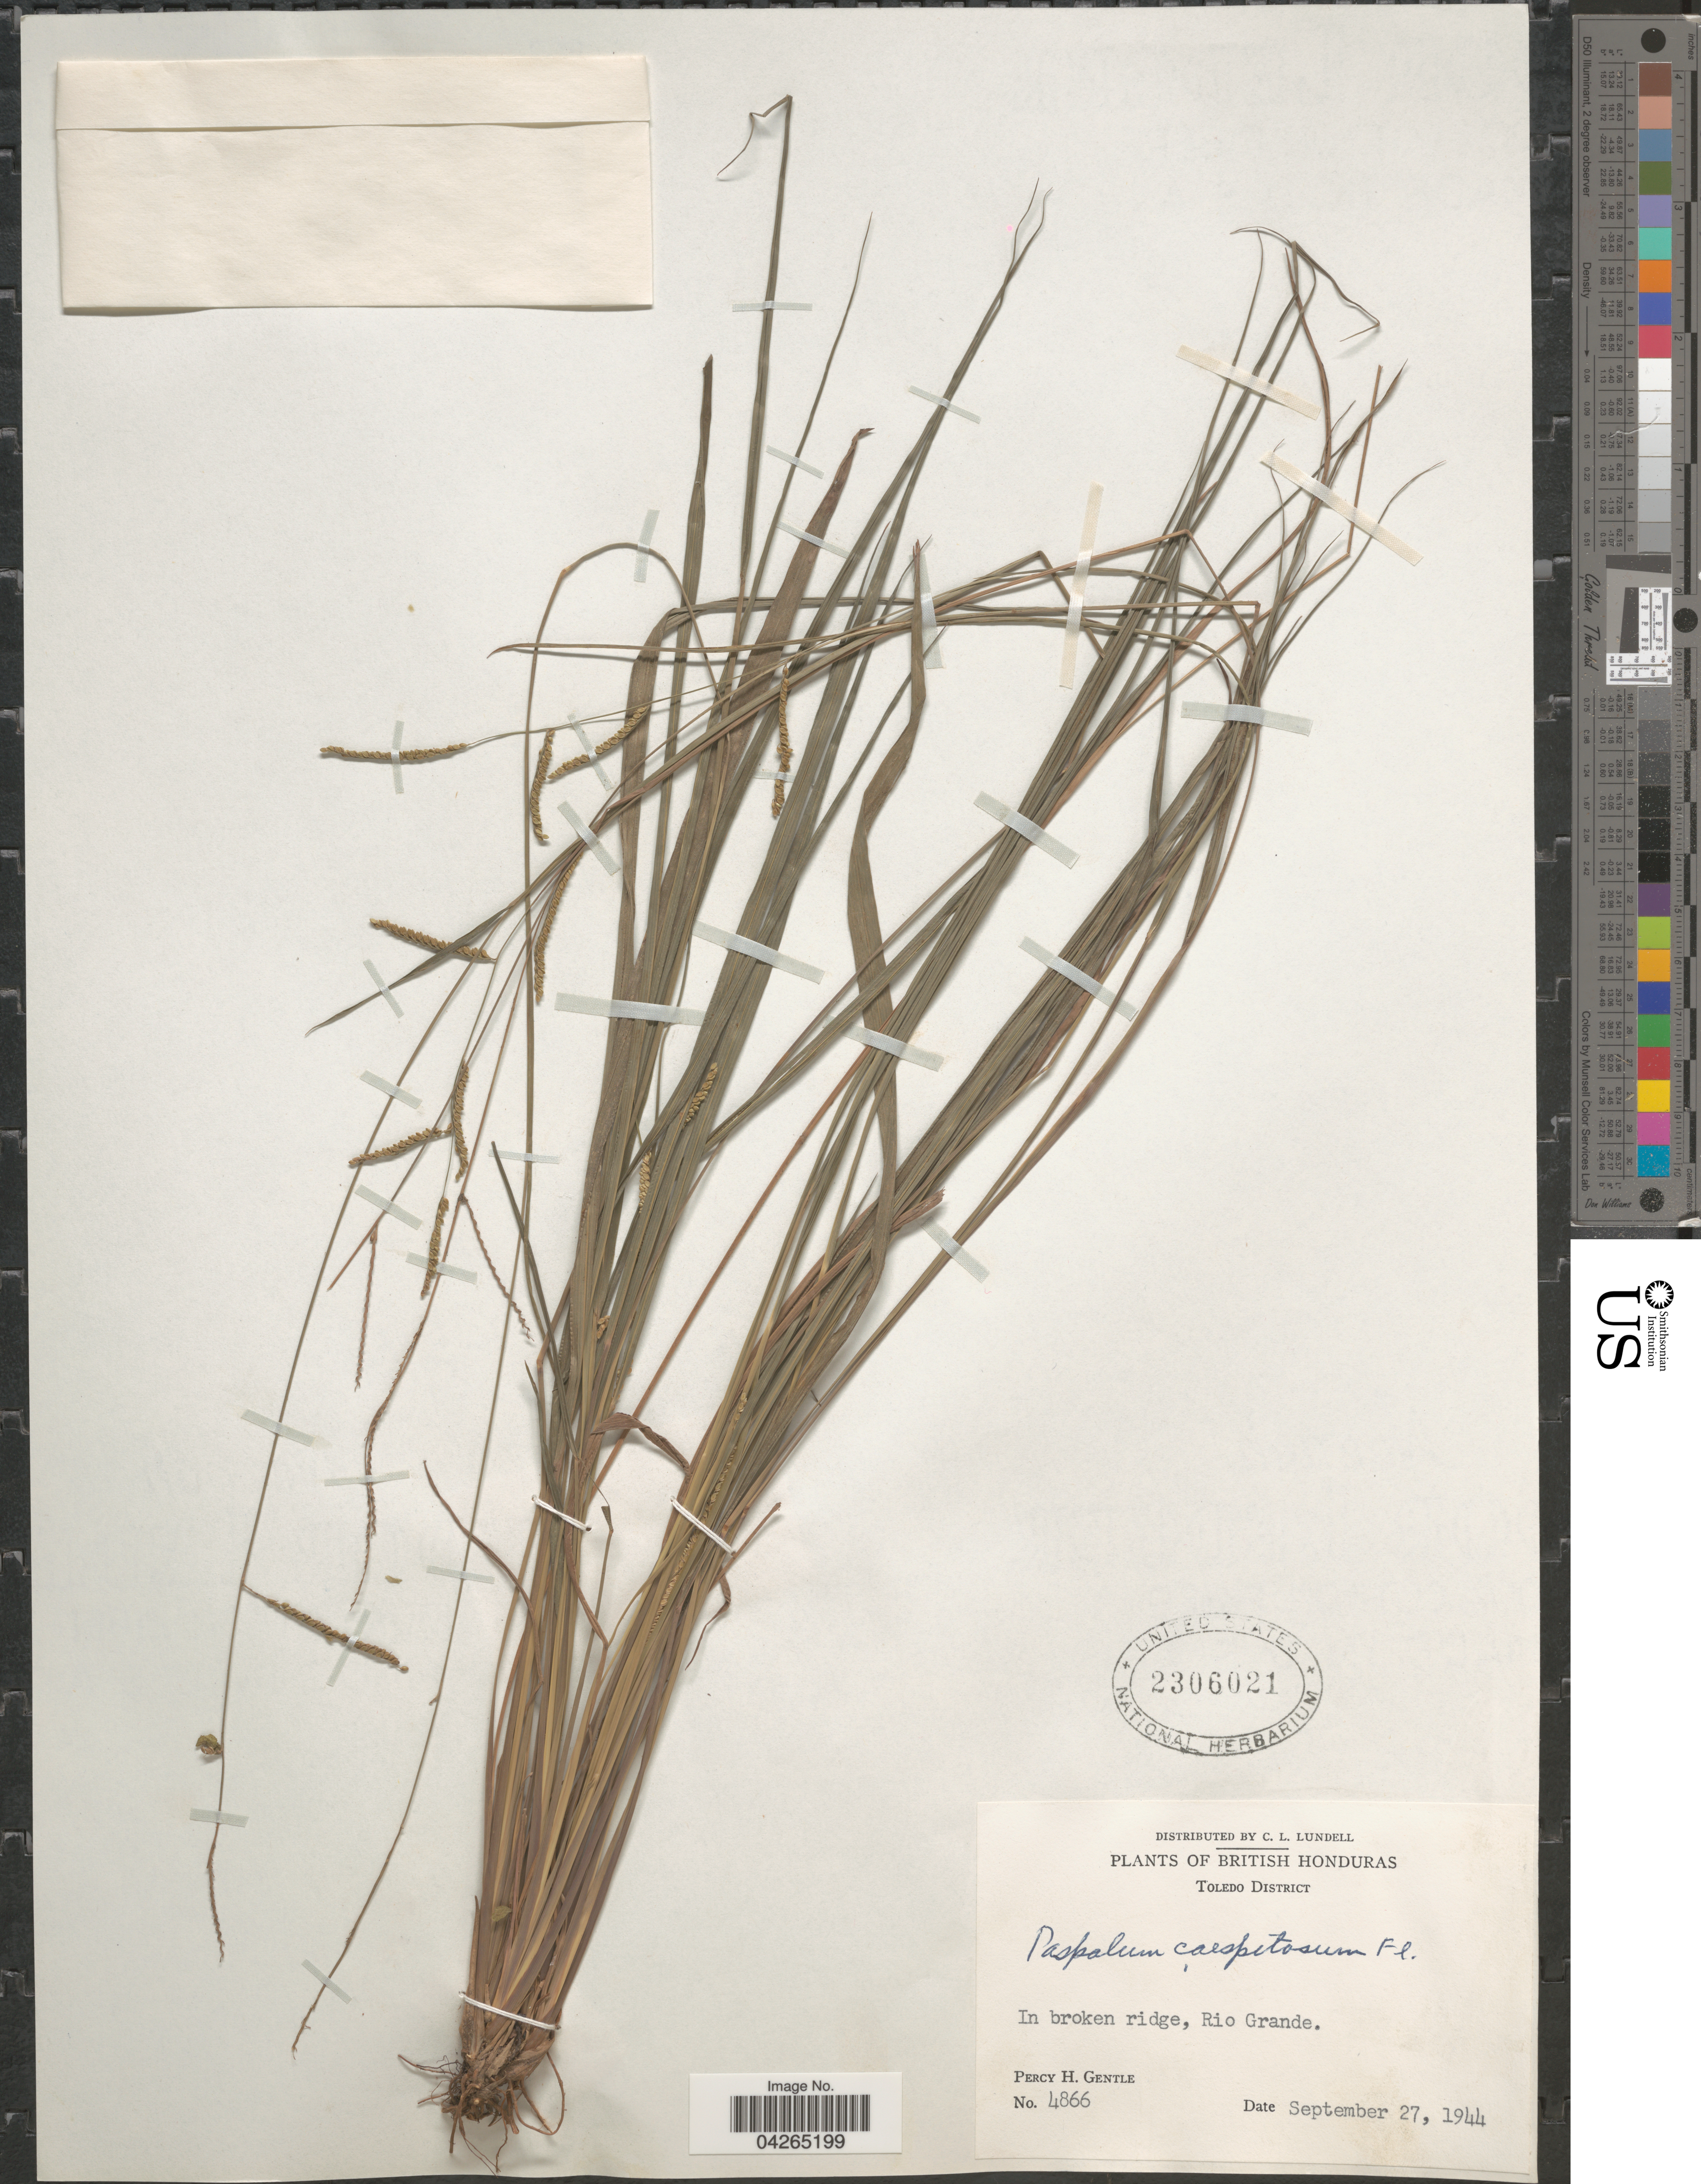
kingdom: Plantae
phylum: Tracheophyta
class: Liliopsida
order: Poales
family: Poaceae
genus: Paspalum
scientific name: Paspalum caespitosum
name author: Flüggé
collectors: P. H. Gentle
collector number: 4866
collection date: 1944-09-27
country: Belize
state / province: Toledo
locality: British Honduras. Toledo District. In broken ridge, Rio Grande.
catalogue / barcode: US 2306021